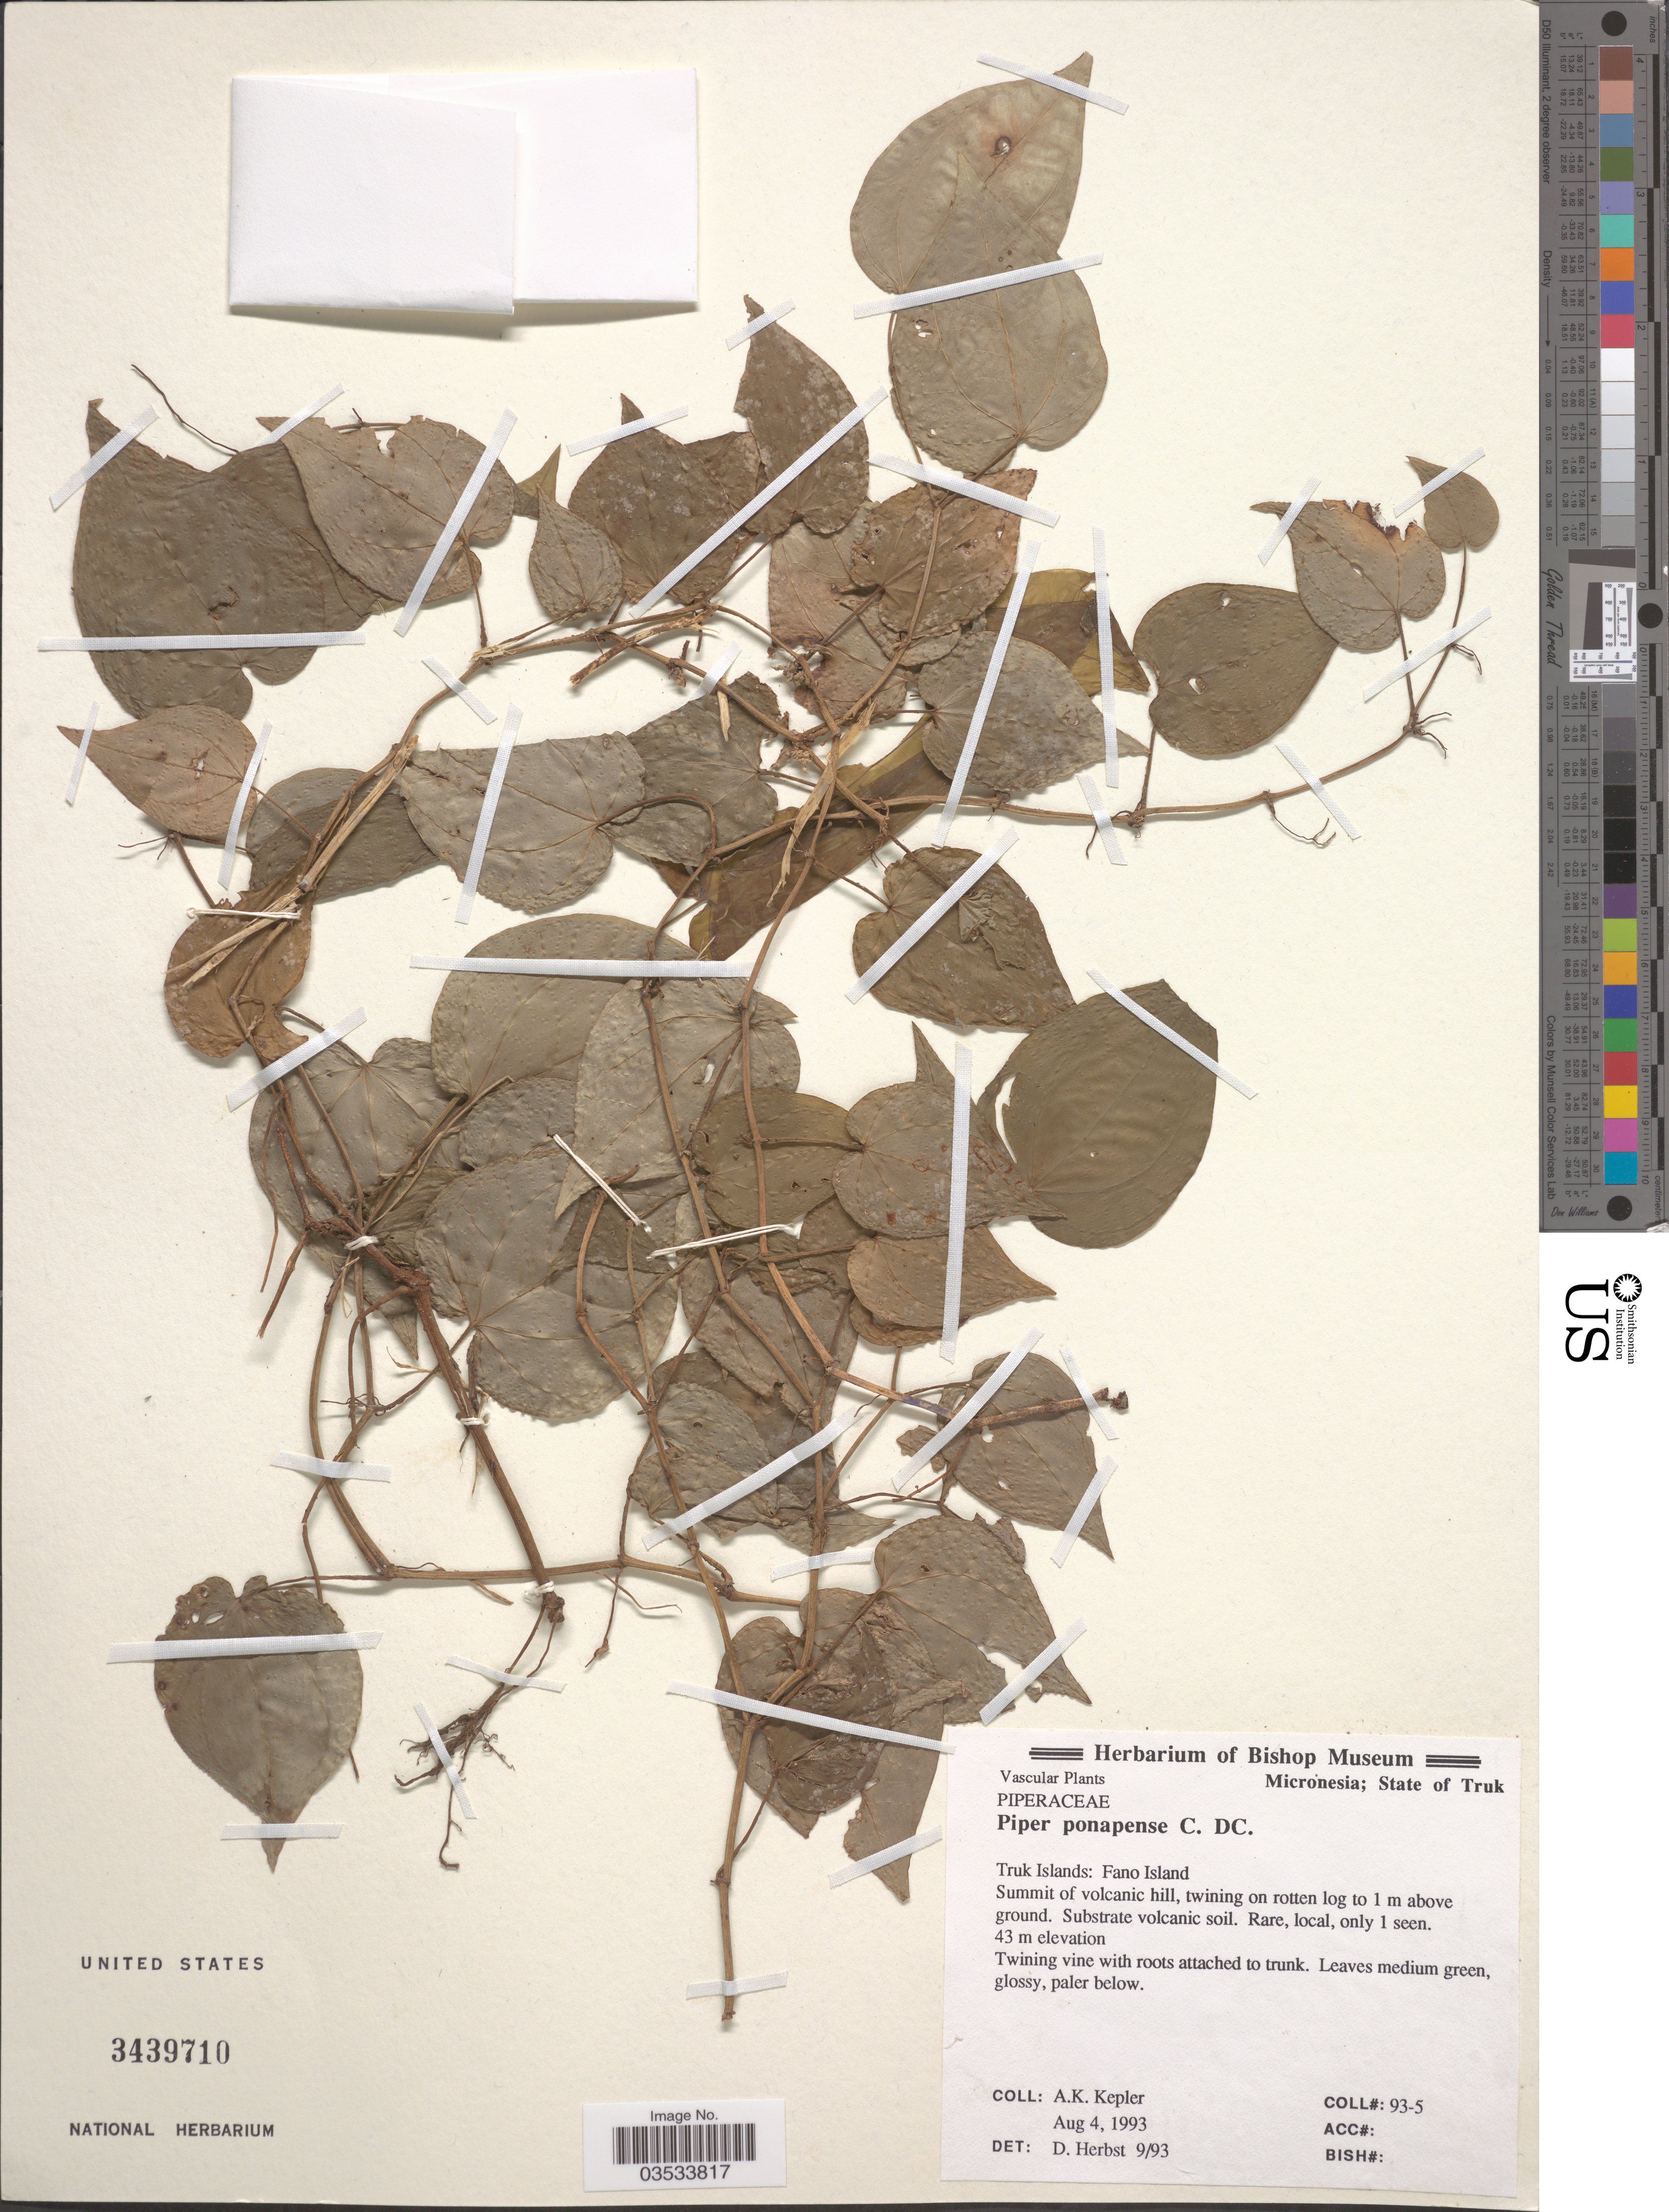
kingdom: Plantae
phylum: Tracheophyta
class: Magnoliopsida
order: Piperales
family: Piperaceae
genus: Piper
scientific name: Piper ponapense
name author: C. DC.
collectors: A. K. Kepler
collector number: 93-5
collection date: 1993-08-04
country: Micronesia, Federated States of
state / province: Truk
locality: Truk Islands: Fano Island. Summit of volcanic hill.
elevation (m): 43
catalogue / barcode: US 3439710